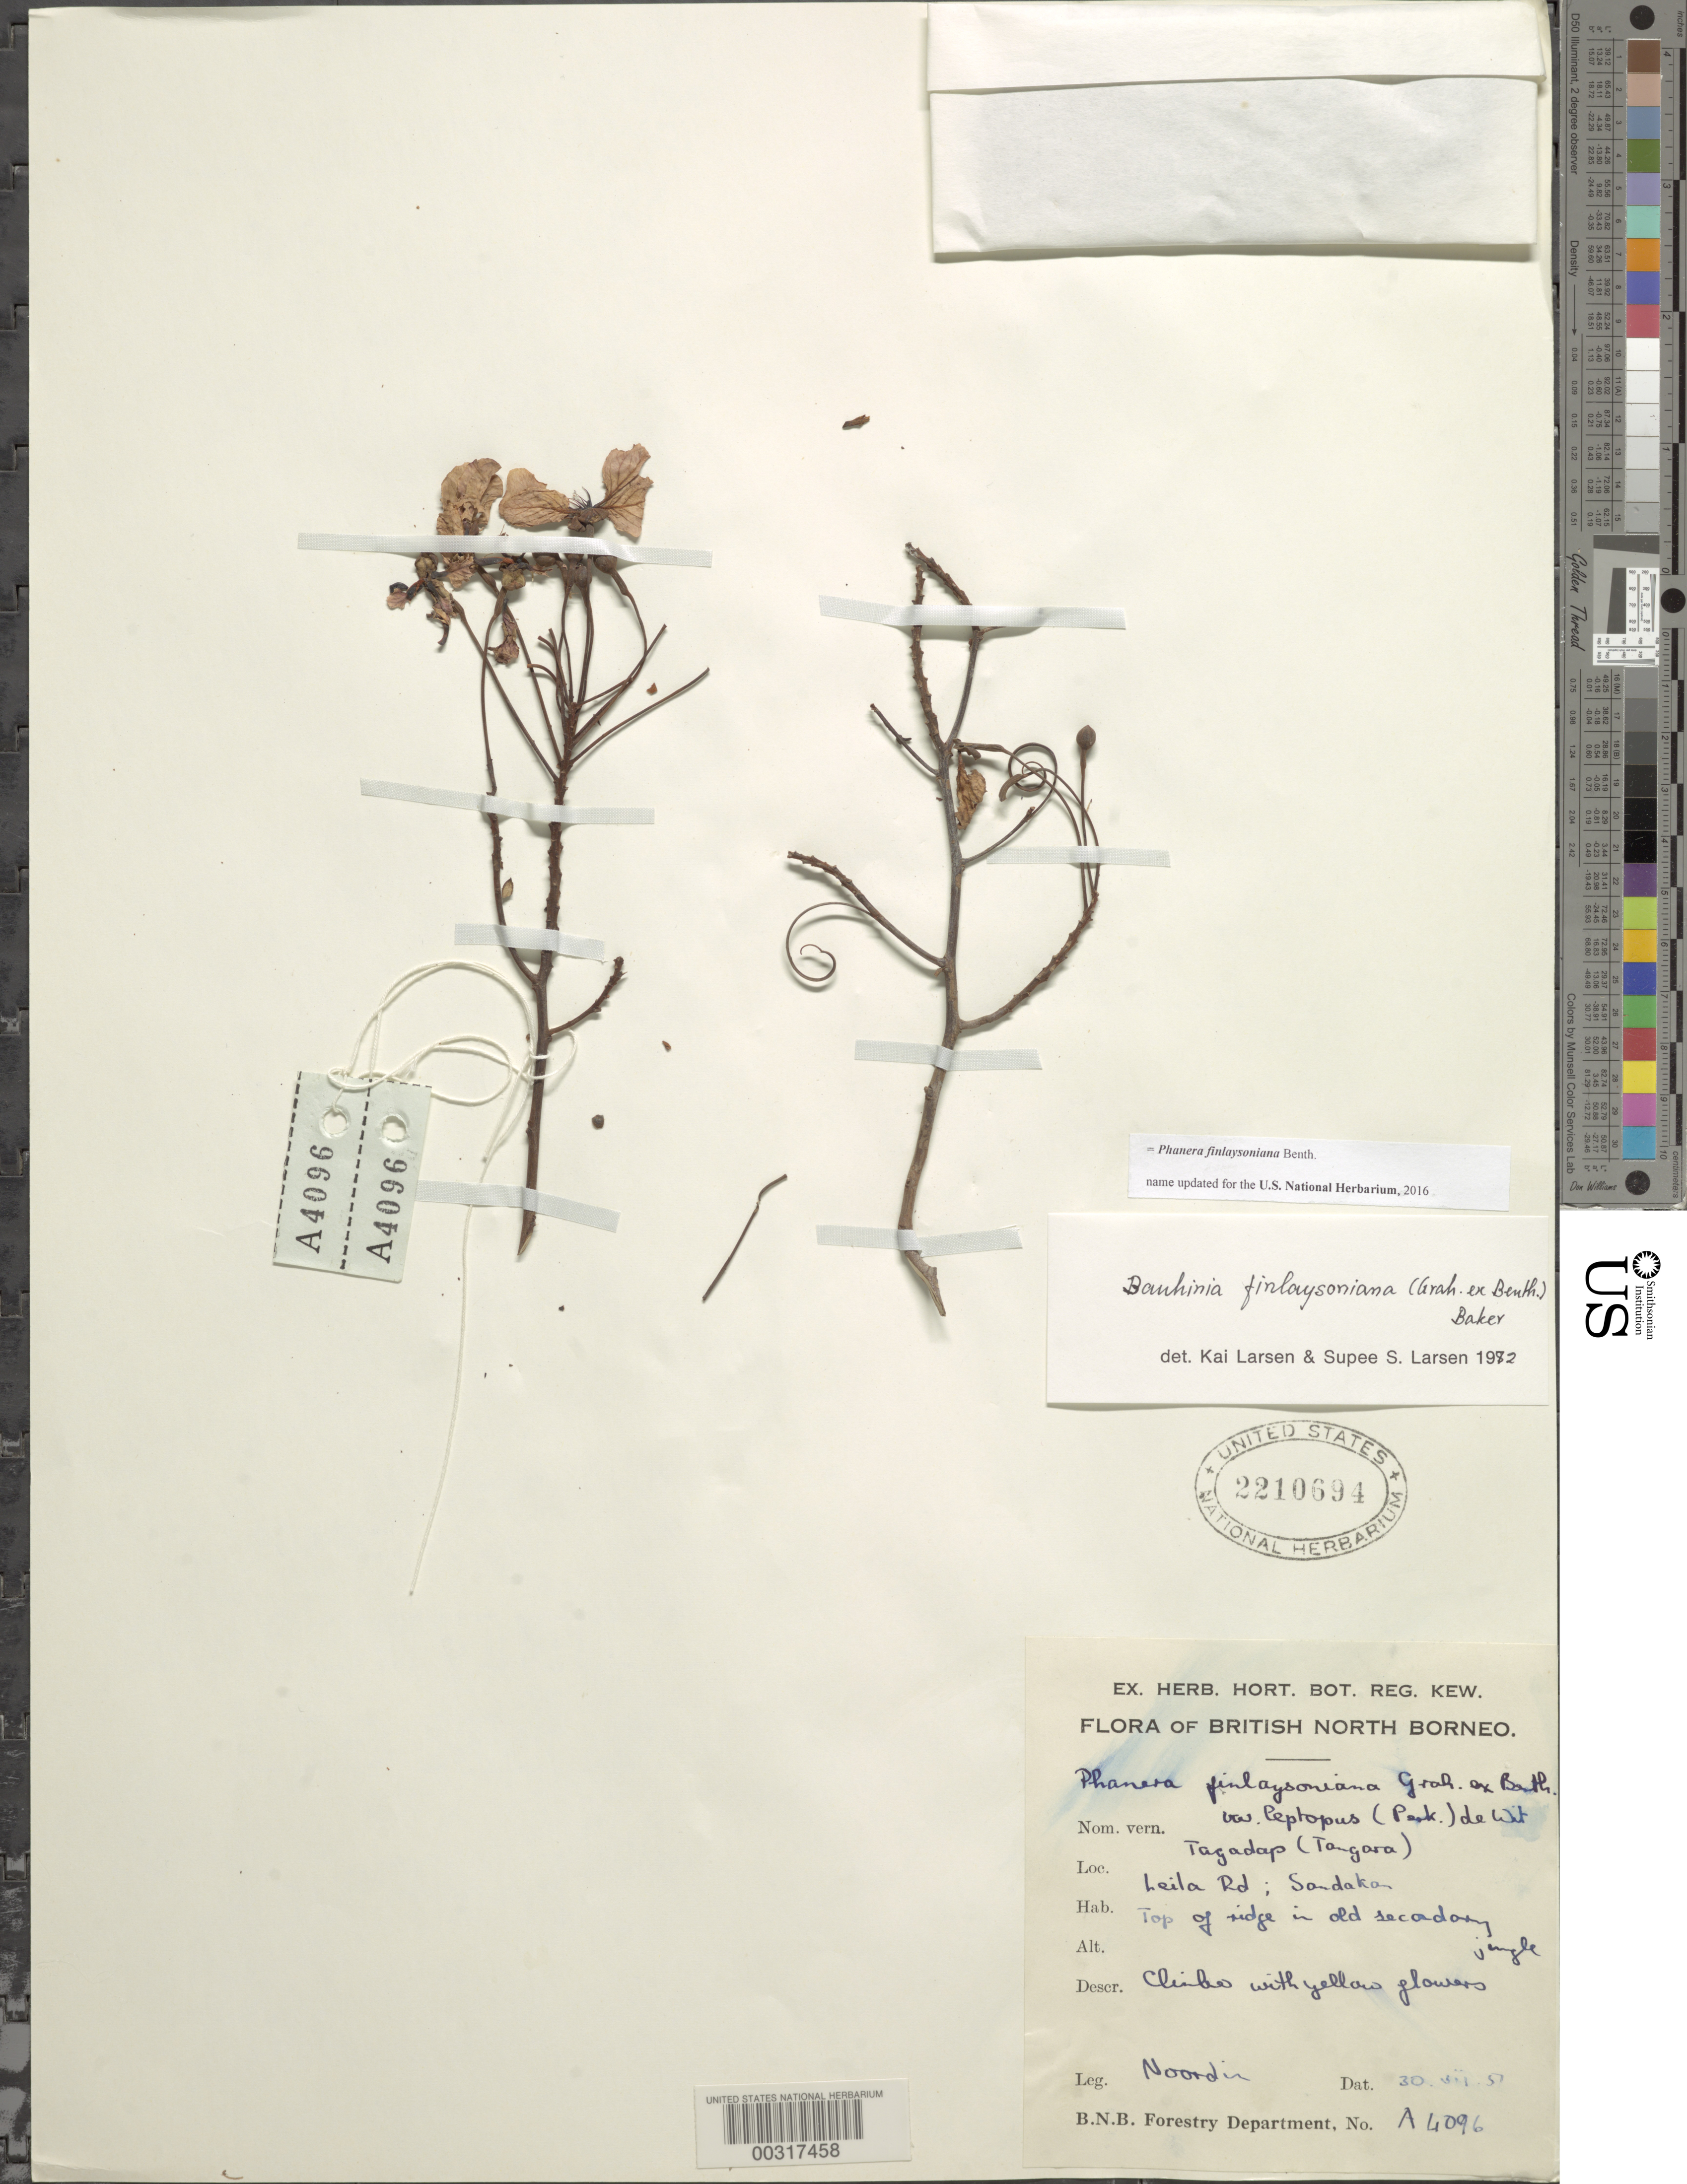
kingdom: Plantae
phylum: Tracheophyta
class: Magnoliopsida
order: Fabales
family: Fabaceae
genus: Phanera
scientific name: Phanera finlaysoniana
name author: Benth.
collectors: -. Noordin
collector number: B.n.b Forestry Dept No. A4096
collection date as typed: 30 Jul 1951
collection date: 1951-07-30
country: Malaysia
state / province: Sabah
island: Borneo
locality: Leila road, sandakan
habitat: Top of ridge in old secondary jungle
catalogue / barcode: US 2210694